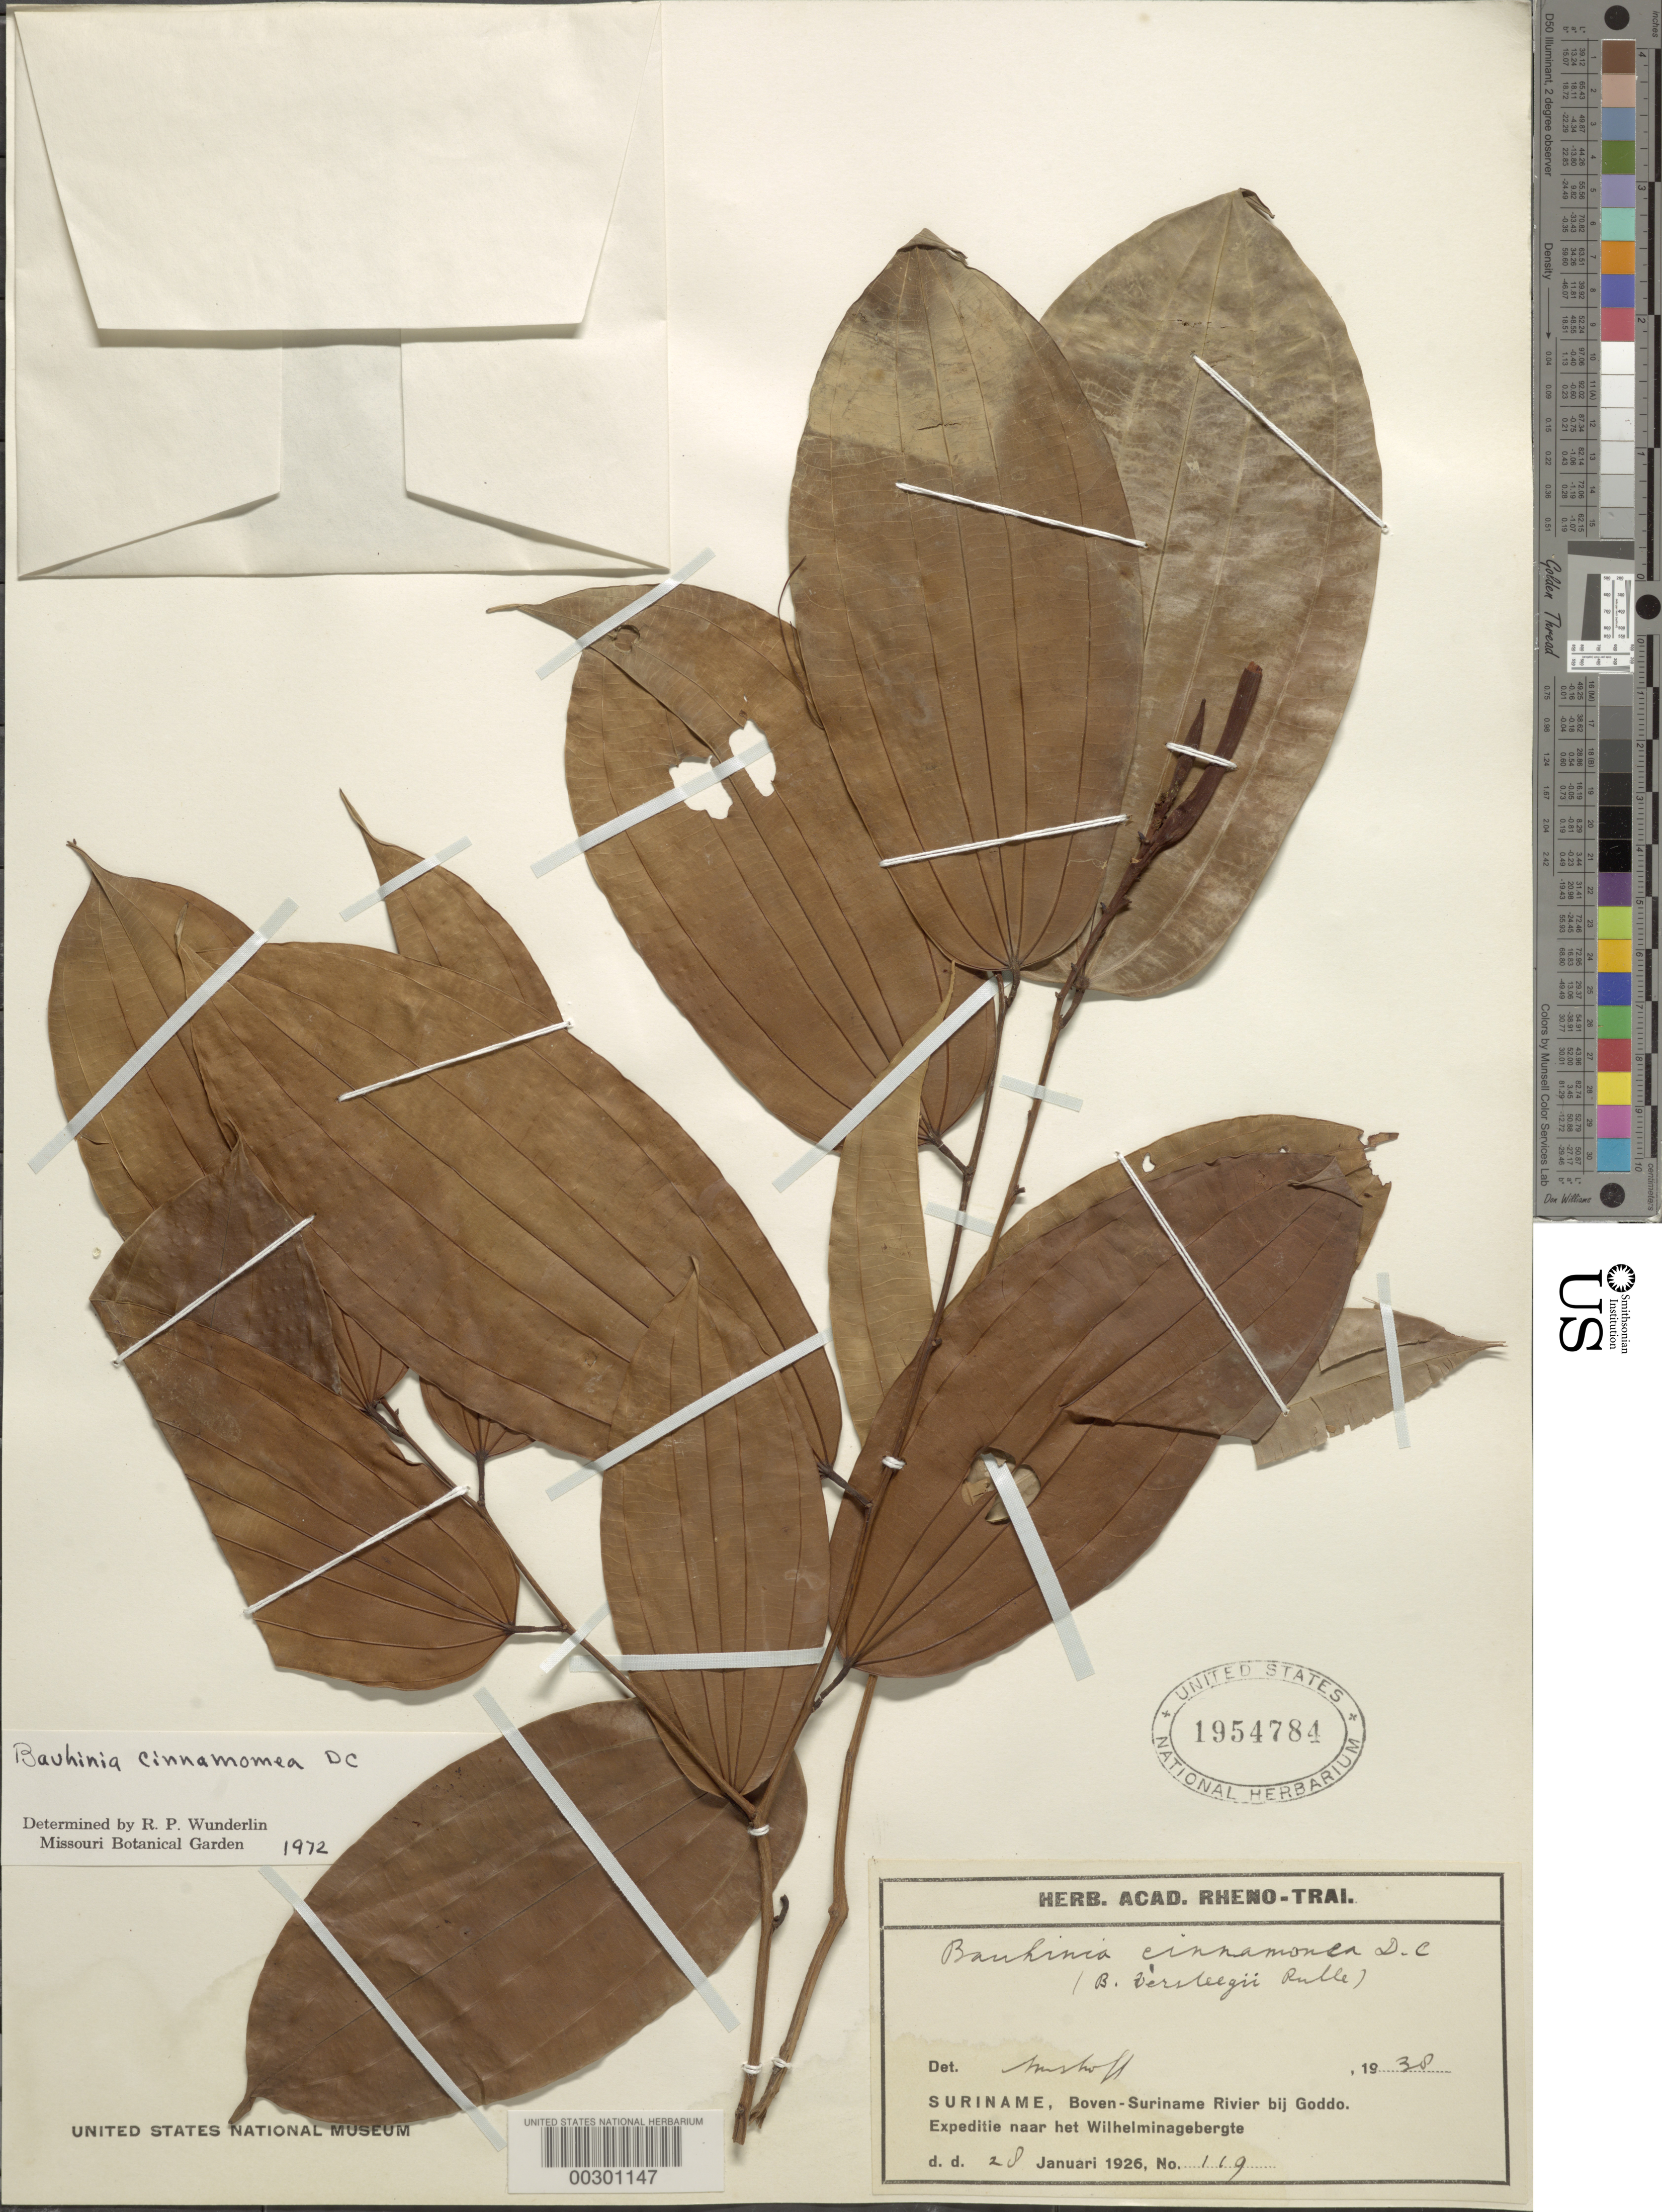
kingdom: Plantae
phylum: Tracheophyta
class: Magnoliopsida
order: Fabales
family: Fabaceae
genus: Bauhinia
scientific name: Bauhinia cinnamomea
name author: DC.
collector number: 119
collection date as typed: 28 Jan 1926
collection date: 1926-01-28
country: Suriname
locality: Boven-suriname river, goddo, near wilhelminagebergte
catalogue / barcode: US 1954784